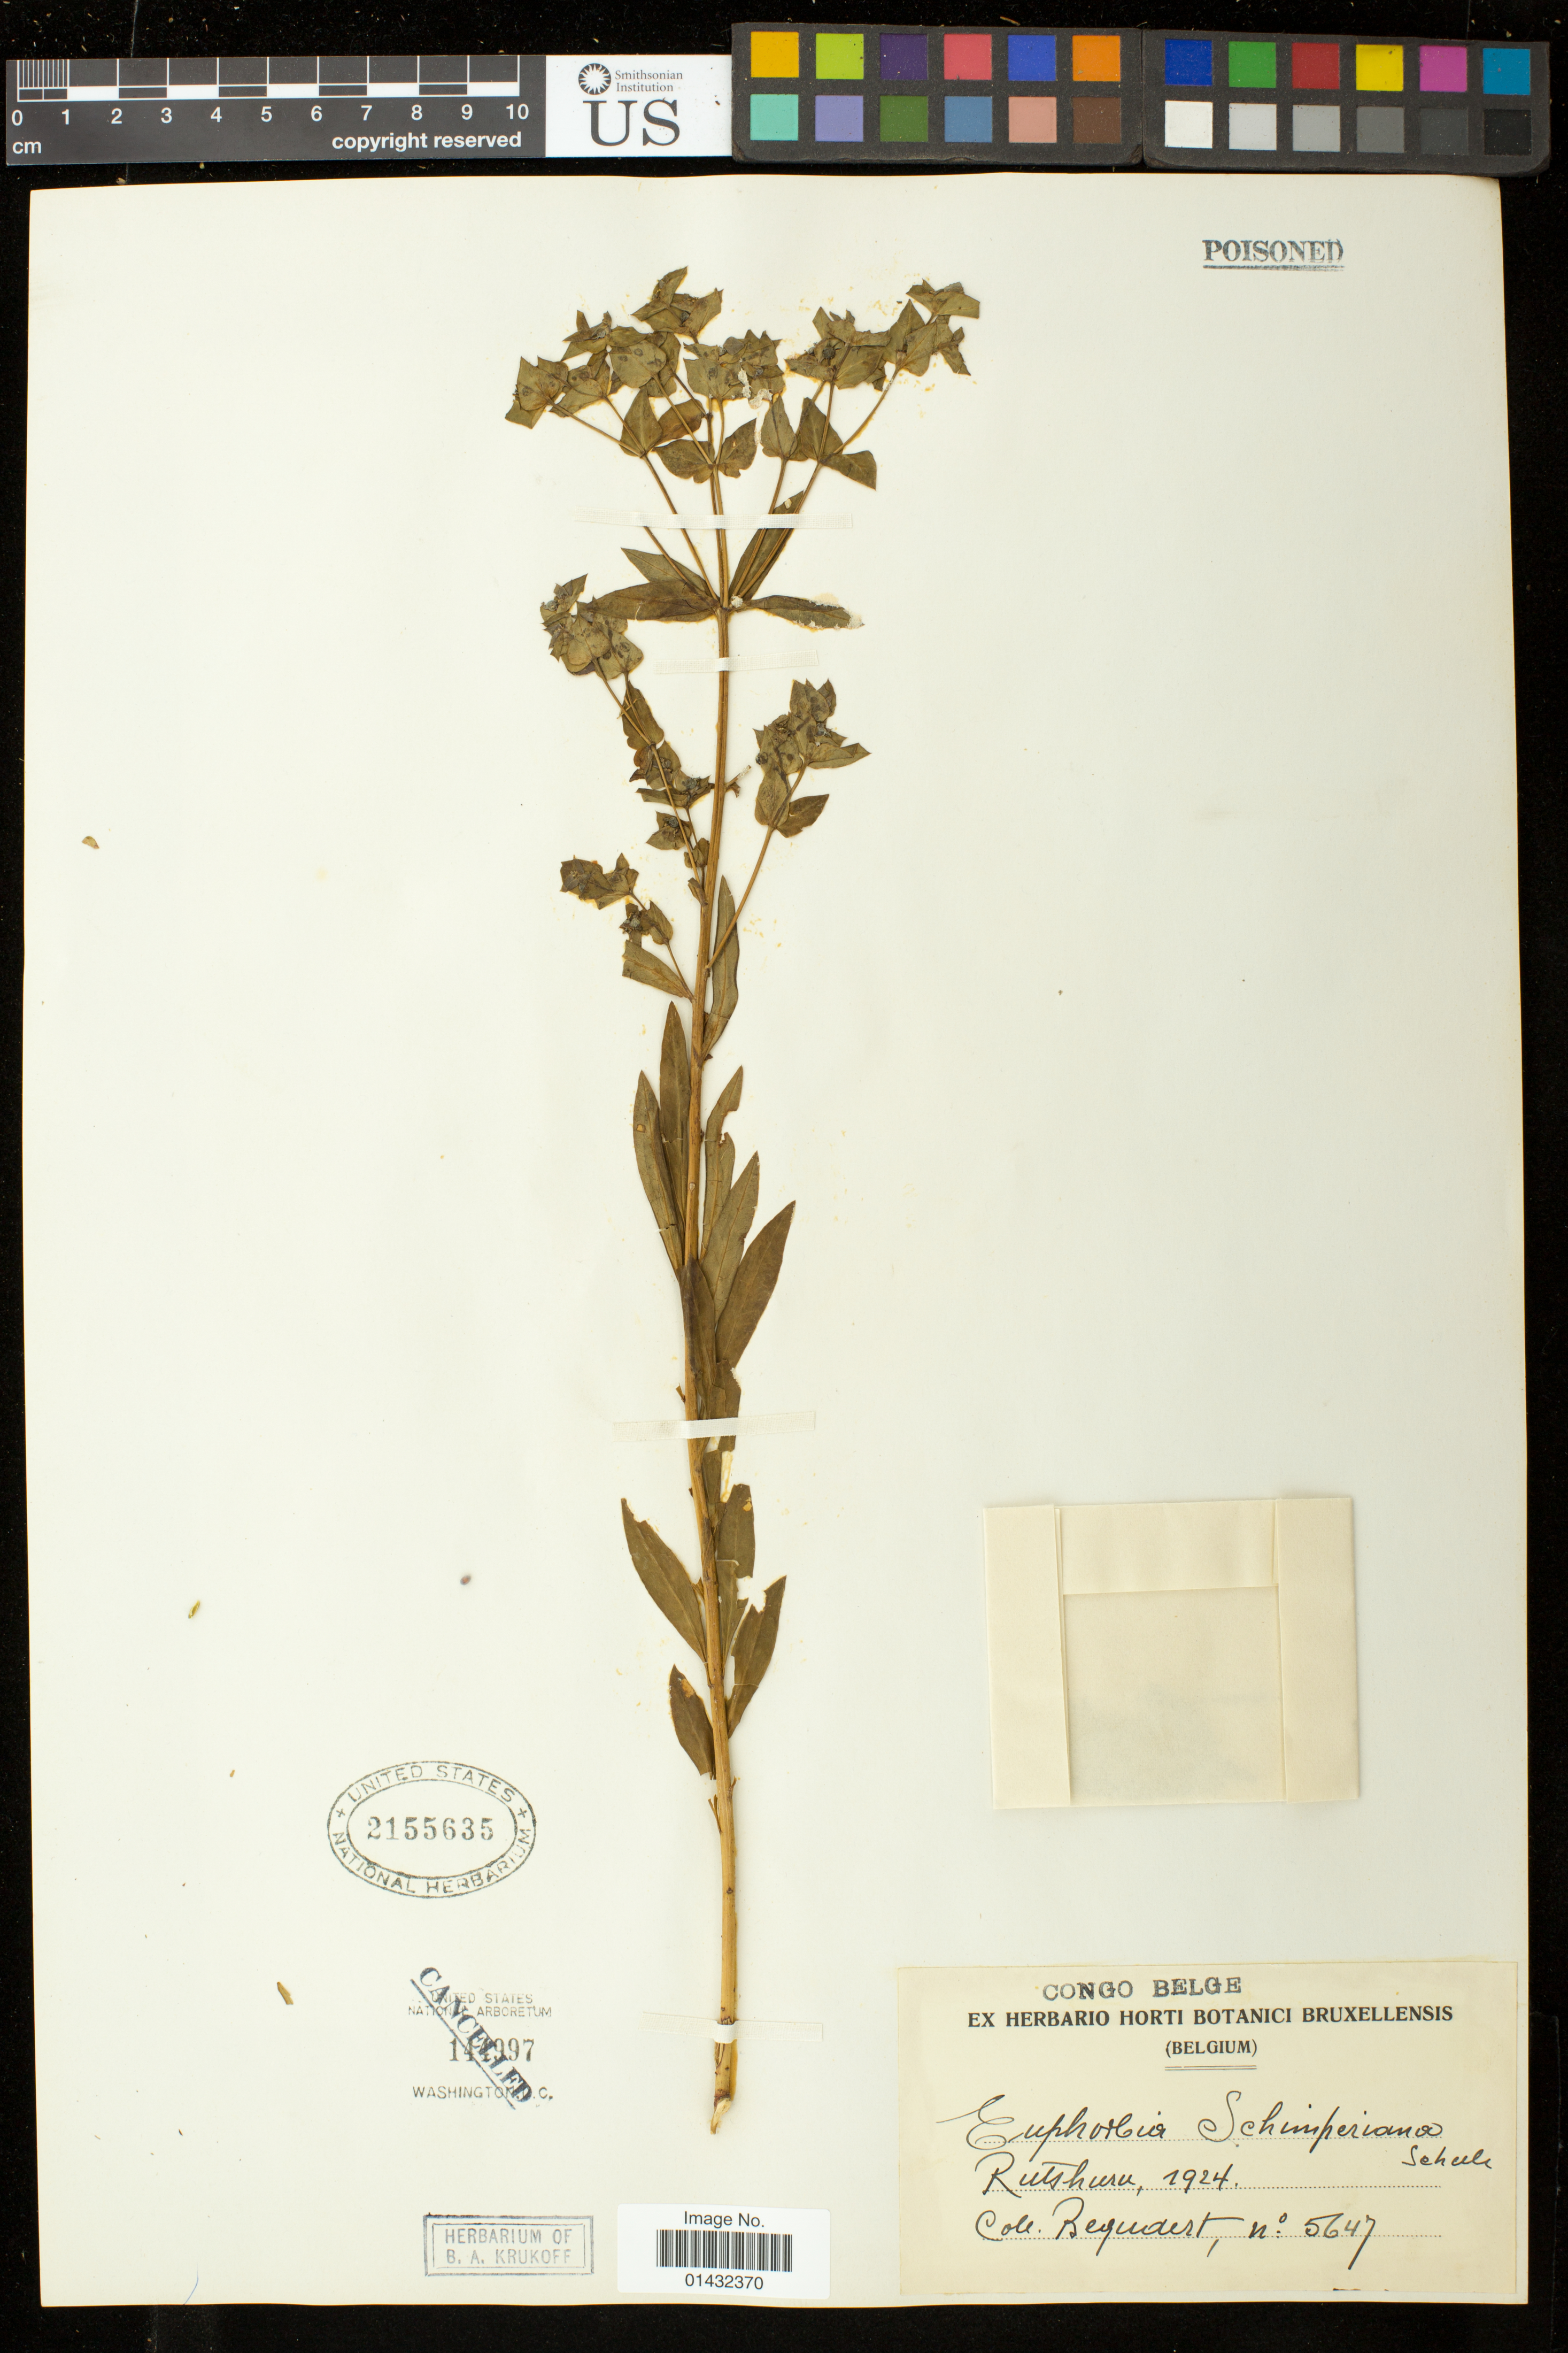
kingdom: Plantae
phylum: Tracheophyta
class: Magnoliopsida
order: Malpighiales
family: Euphorbiaceae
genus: Euphorbia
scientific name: Euphorbia schimperiana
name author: Hochst. ex A. Rich.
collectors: J. C. Bequaert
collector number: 5647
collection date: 1924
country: Congo, Democratic Republic of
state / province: Nord-Kivu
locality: Rutshuru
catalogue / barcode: US 2155635